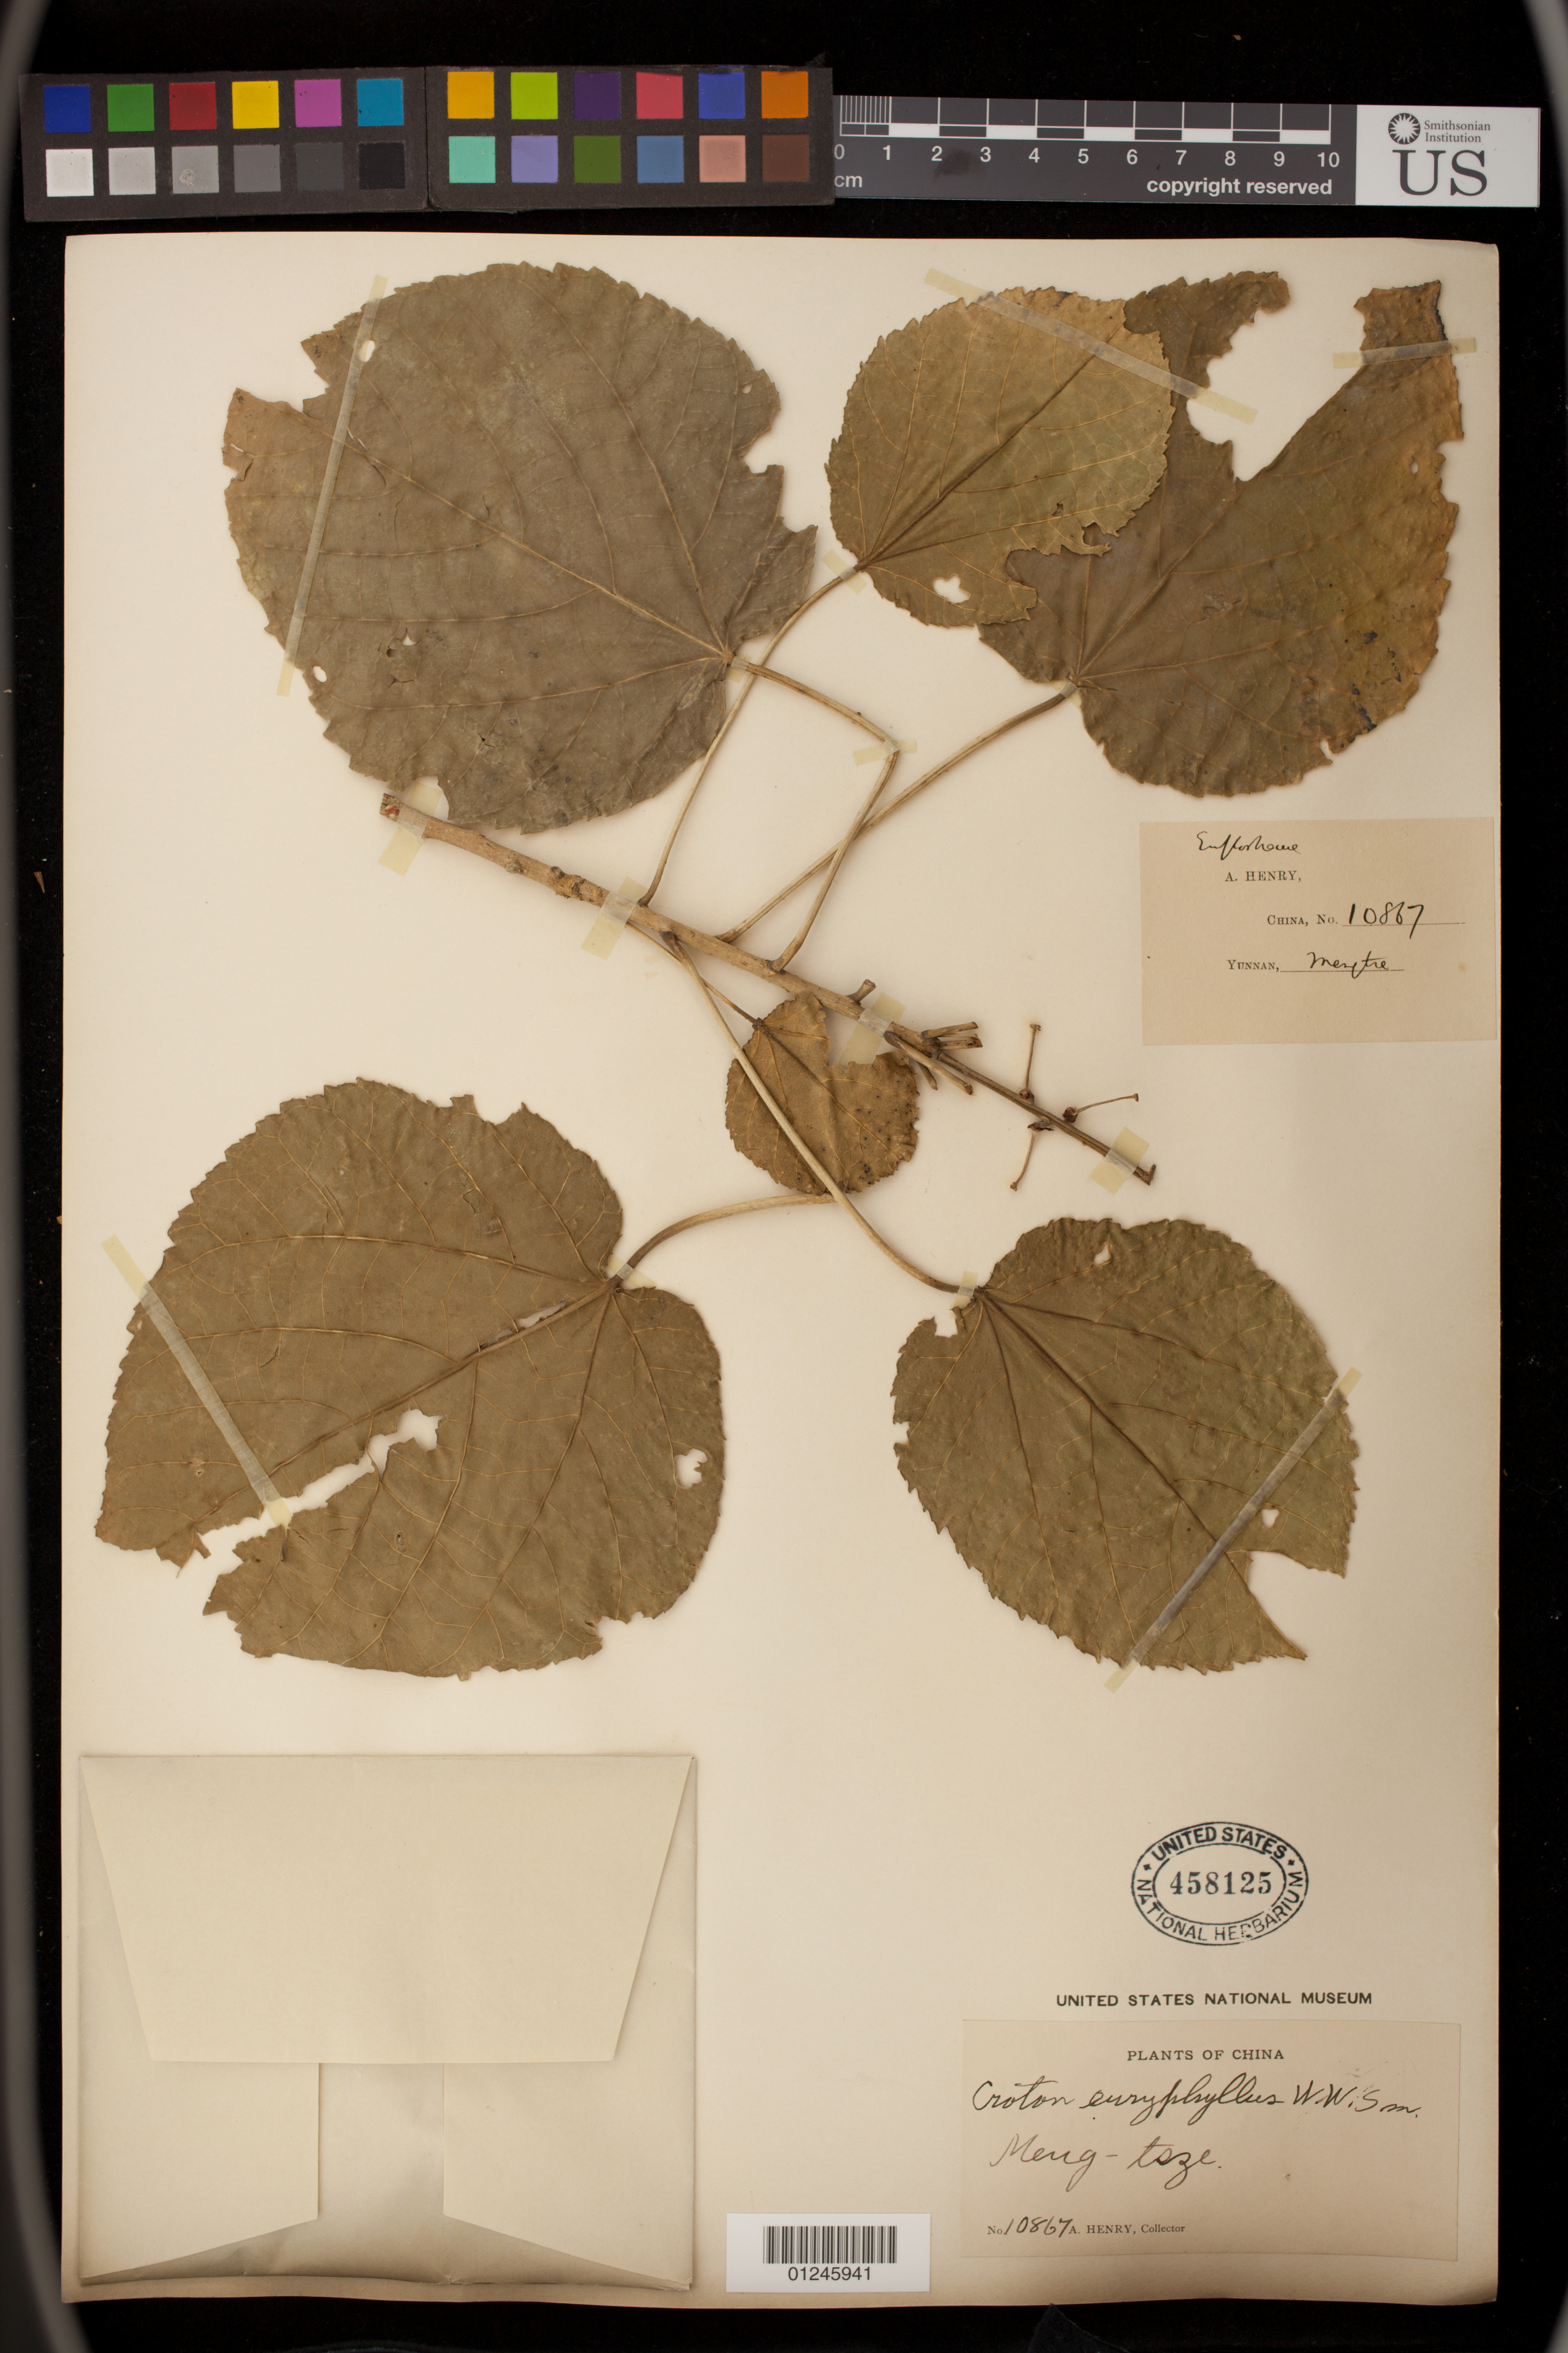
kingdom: Plantae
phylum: Tracheophyta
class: Magnoliopsida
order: Malpighiales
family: Euphorbiaceae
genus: Croton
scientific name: Croton euryphyllus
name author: W.W. Sm.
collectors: A. Henry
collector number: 10867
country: China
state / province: Yunnan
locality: Meng-tsze.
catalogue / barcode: US 458125